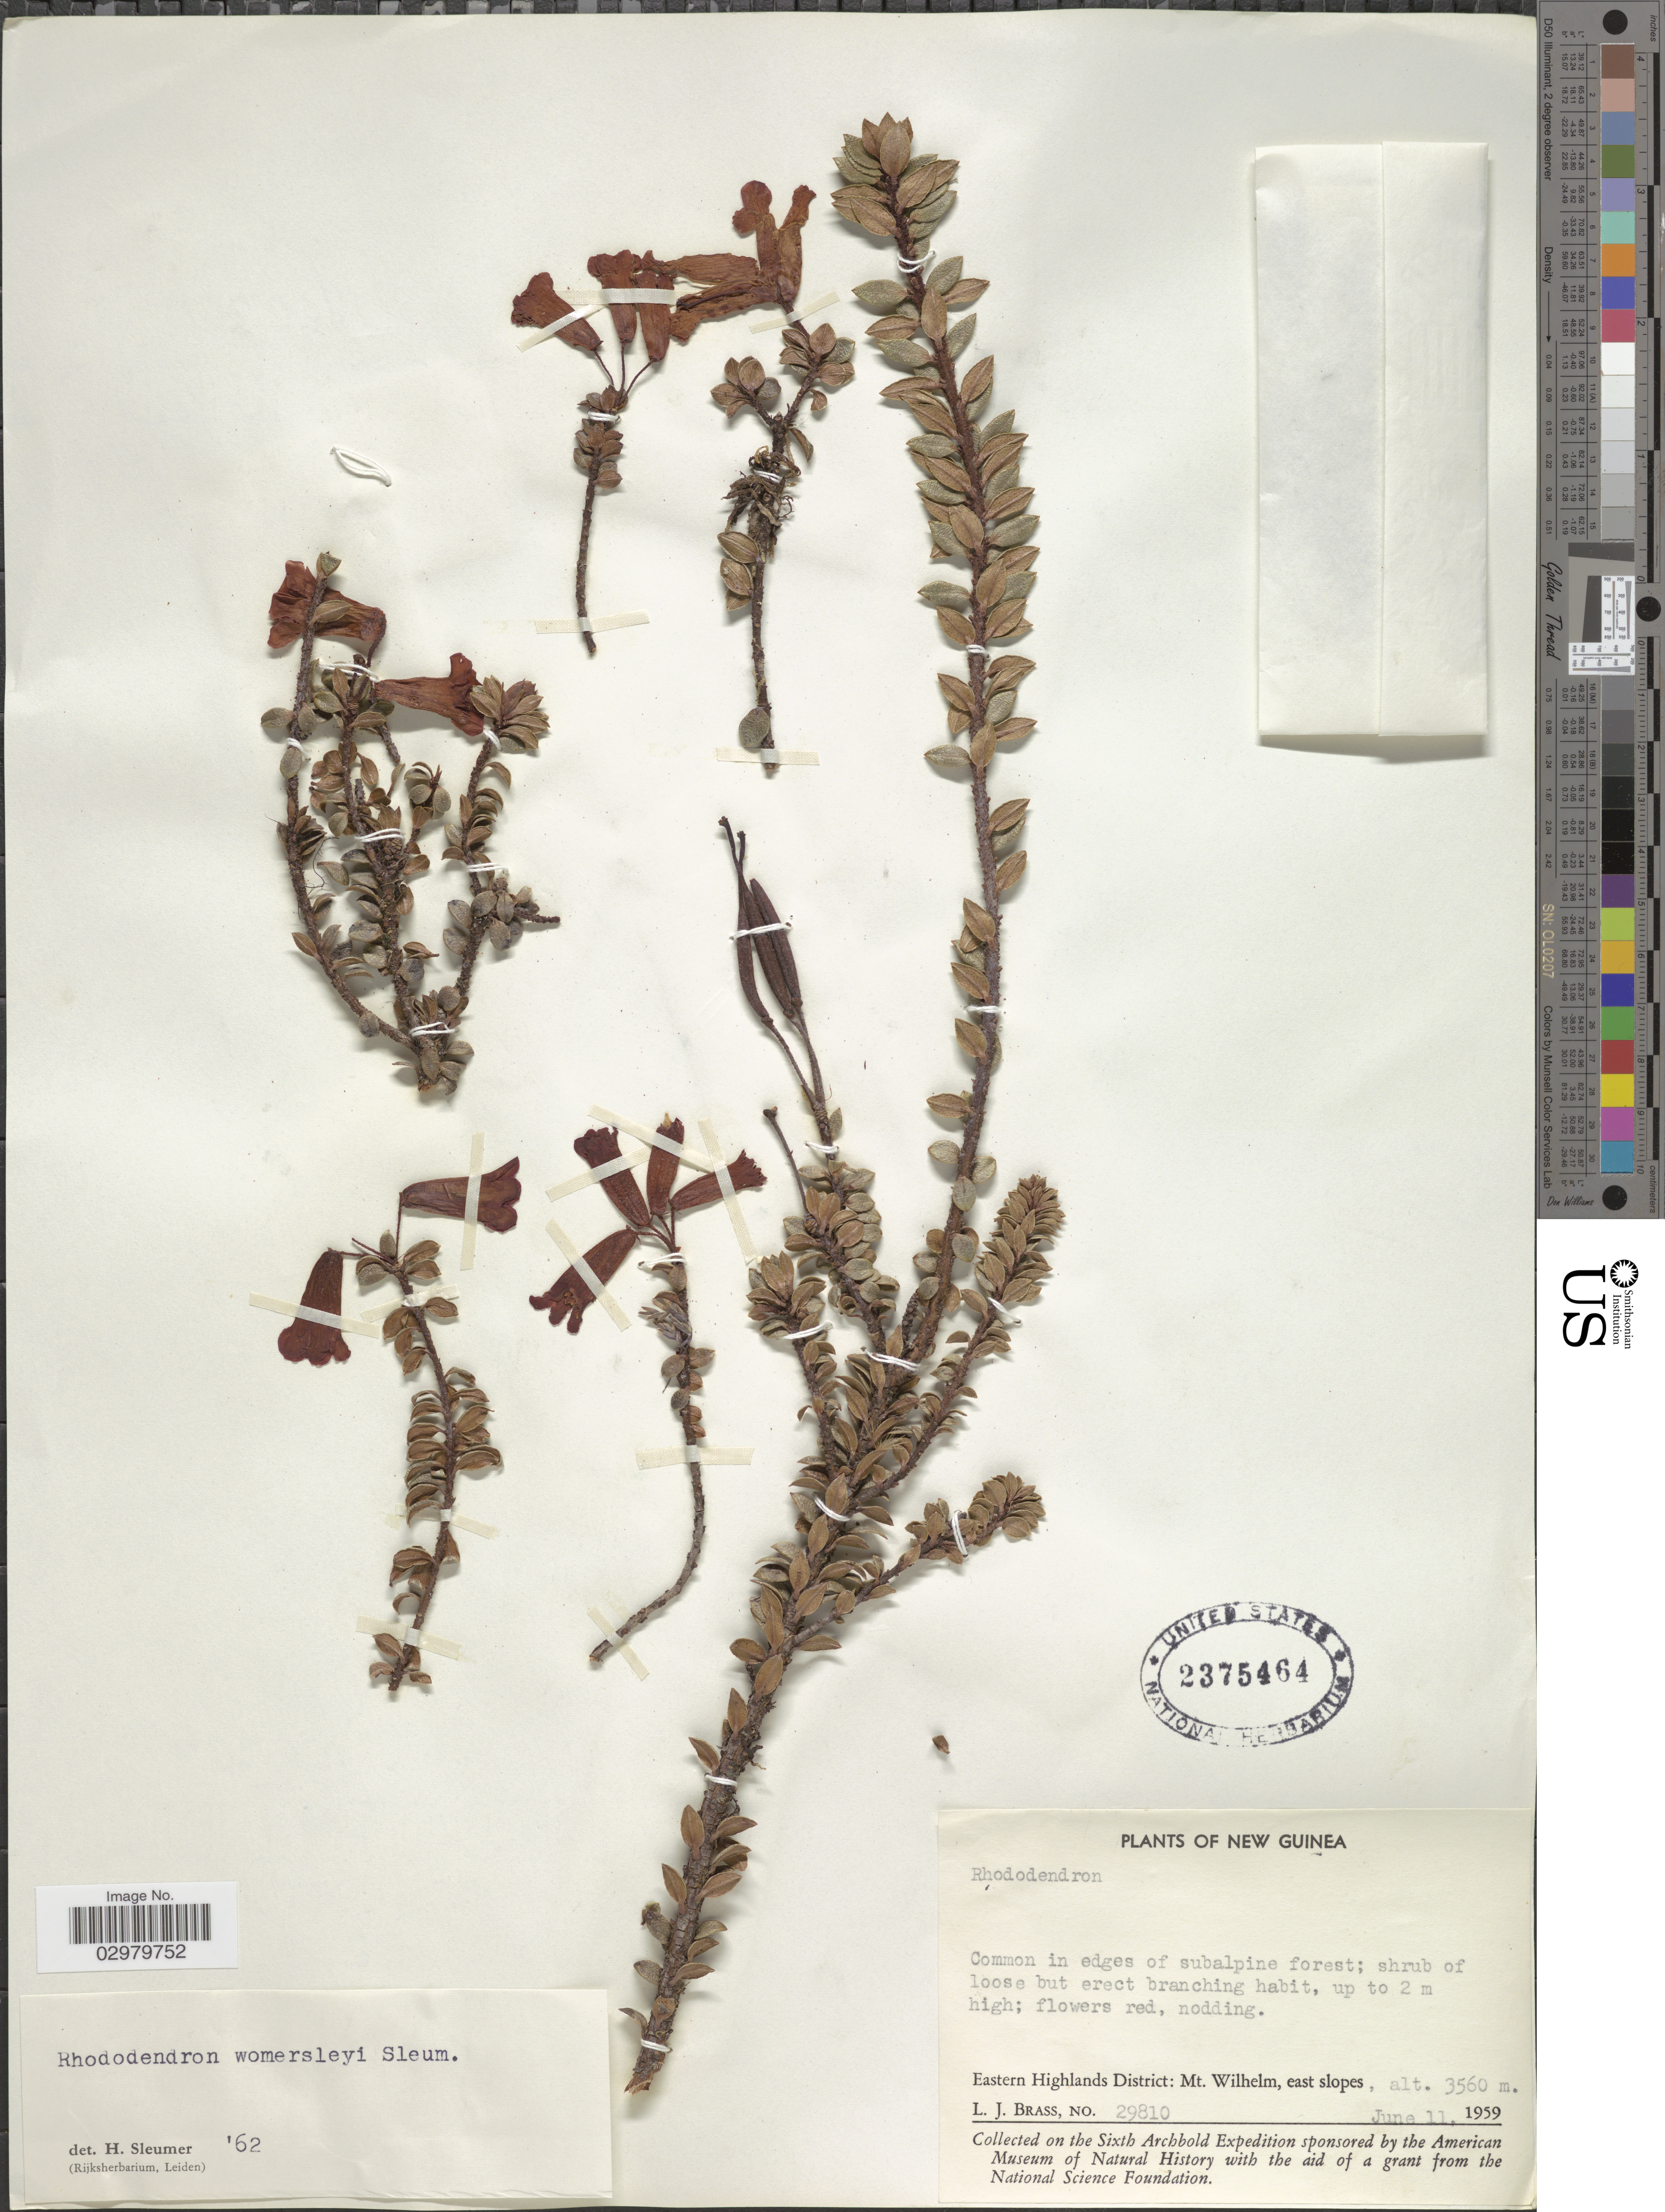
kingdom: Plantae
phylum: Tracheophyta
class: Magnoliopsida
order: Ericales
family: Ericaceae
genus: Rhododendron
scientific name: Rhododendron womersleyi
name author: Sleumer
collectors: L. J. Brass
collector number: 29810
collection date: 1959-06-11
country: Papua New Guinea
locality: New Guinea. Eastern Highlands District: Mt. Wilhelm, east slopes.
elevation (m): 3560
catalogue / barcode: US 2375464